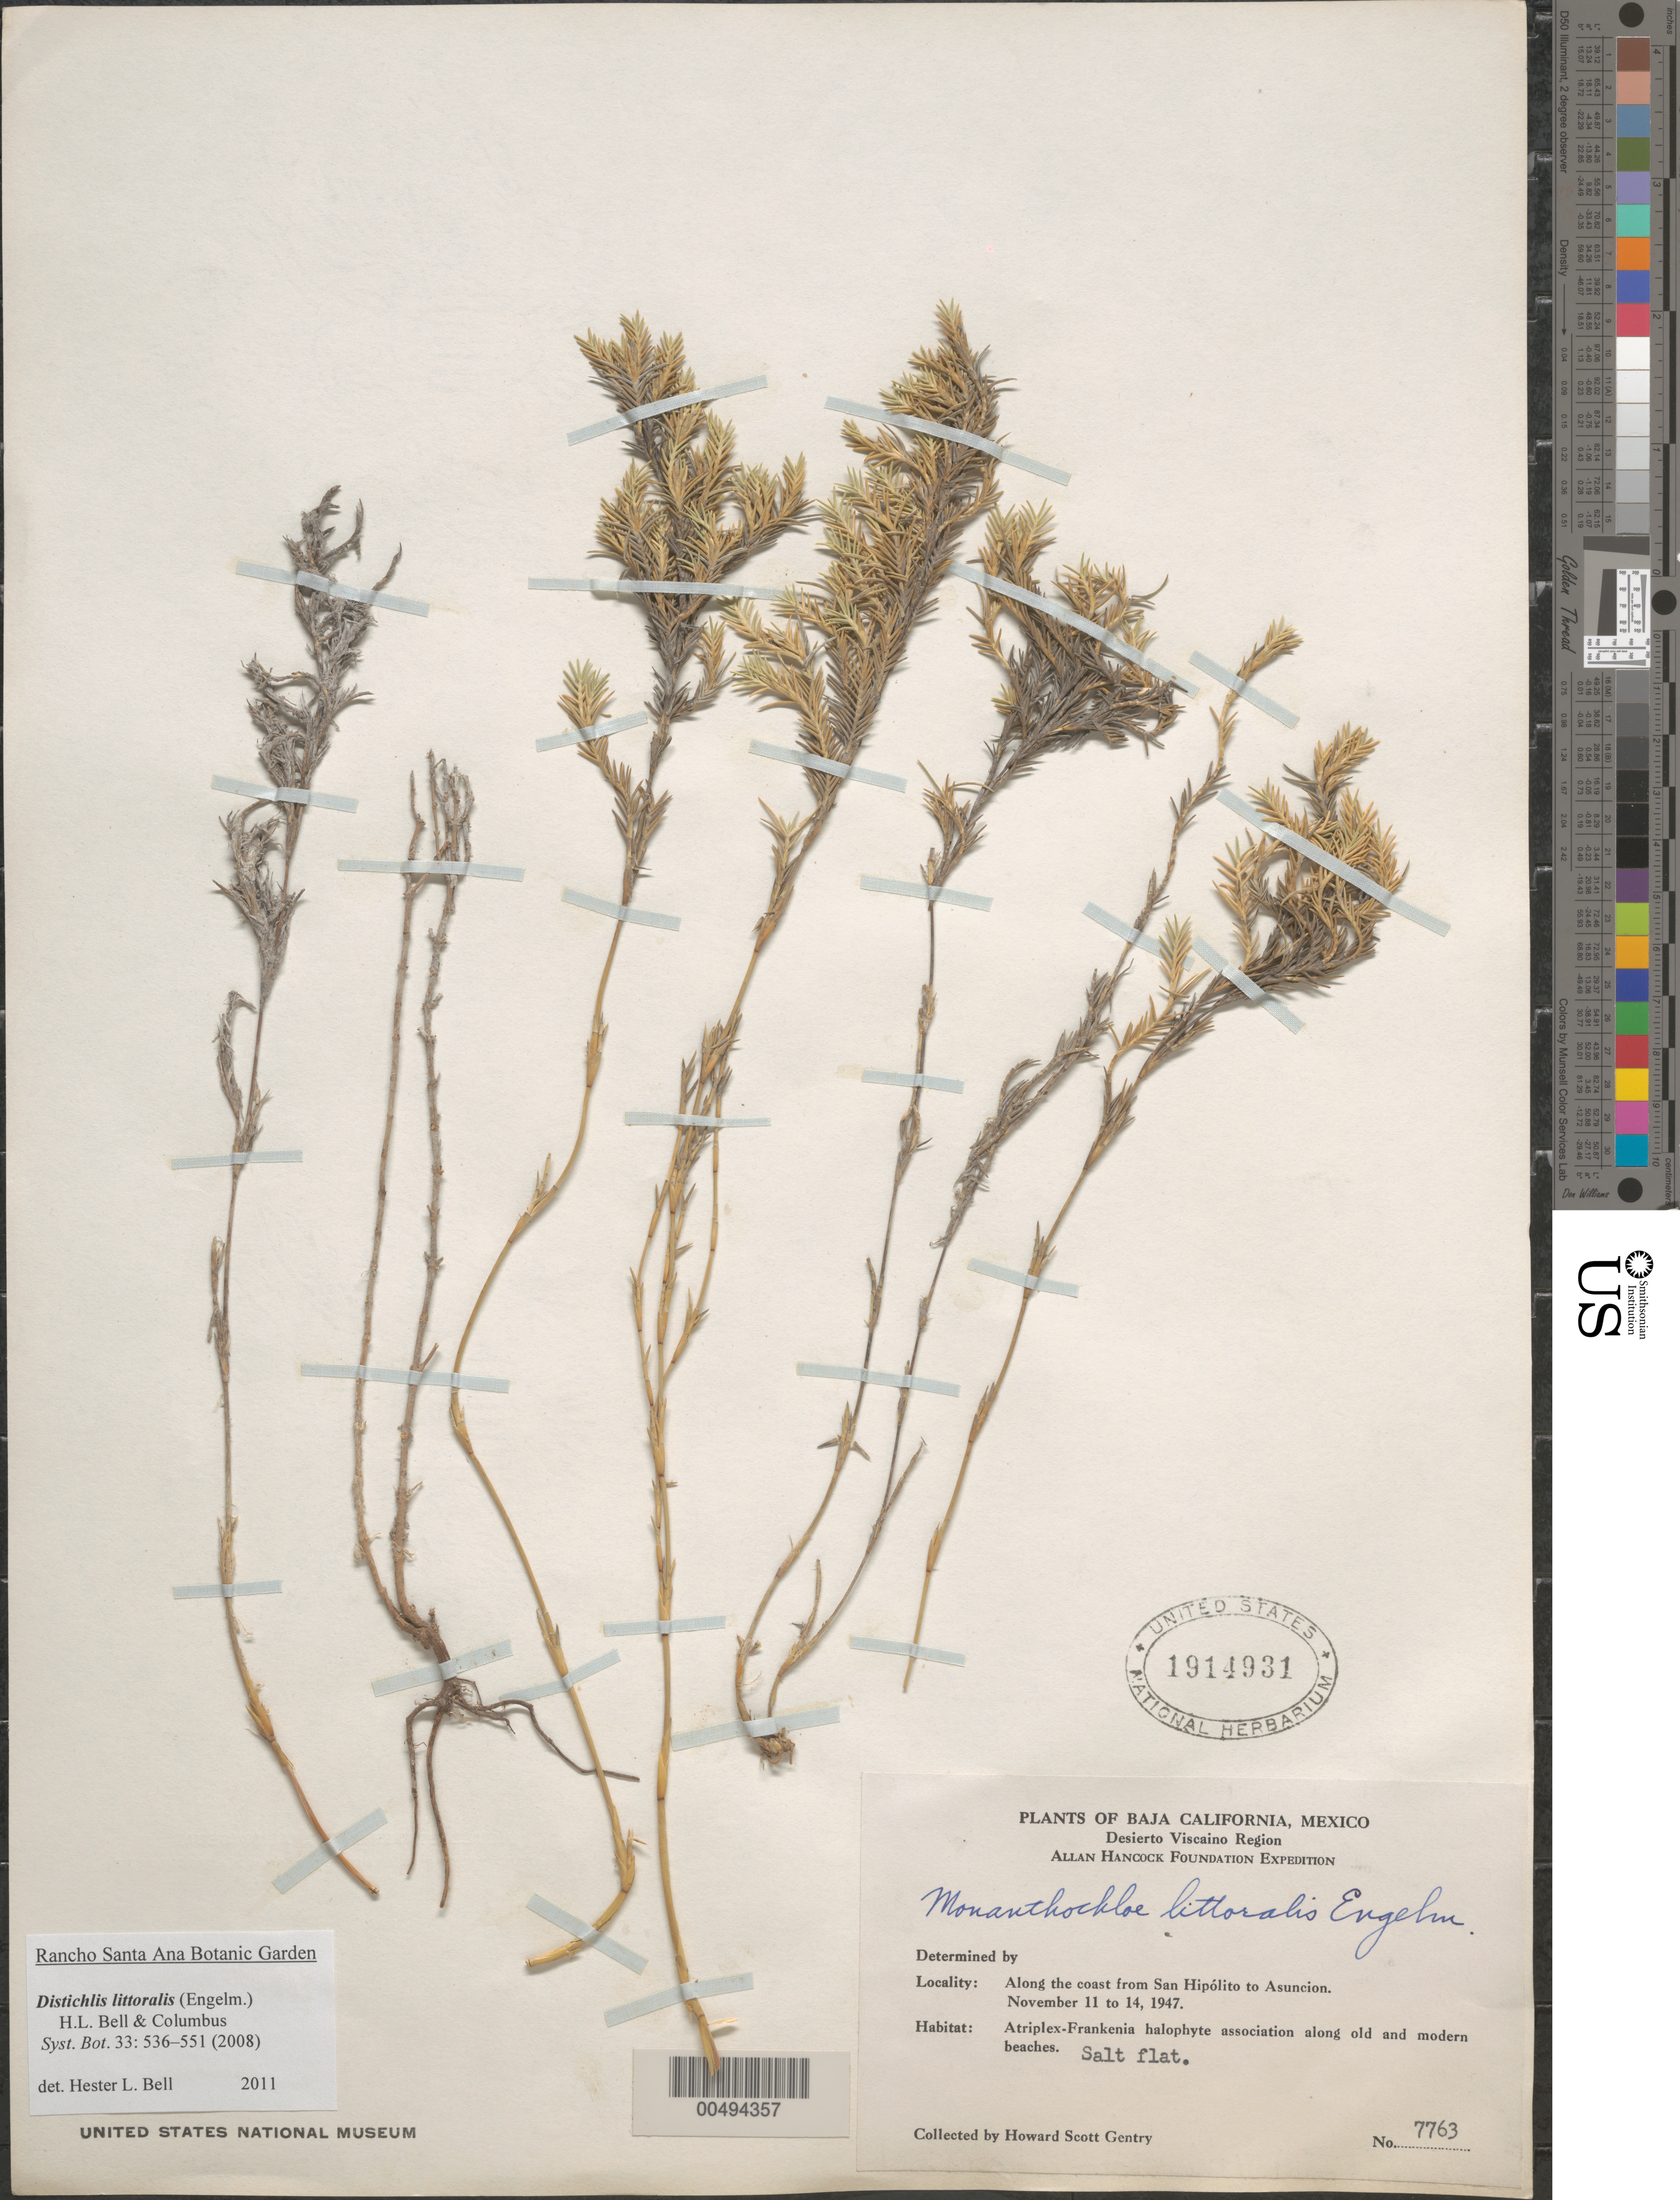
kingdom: Plantae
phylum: Tracheophyta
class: Liliopsida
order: Poales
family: Poaceae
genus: Distichlis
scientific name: Distichlis littoralis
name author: (Engelm.) H.L. Bell & Columbus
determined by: Bell, H. L.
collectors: H. S. Gentry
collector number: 7763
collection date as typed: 11 Nov 1947 to 14 Nov 1947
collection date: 1947-11-11/1947-11-14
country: Mexico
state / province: Baja California Norte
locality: Desierto Viscaino Region, along coast from San Hipolito to Asuncion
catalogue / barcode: US 1914931